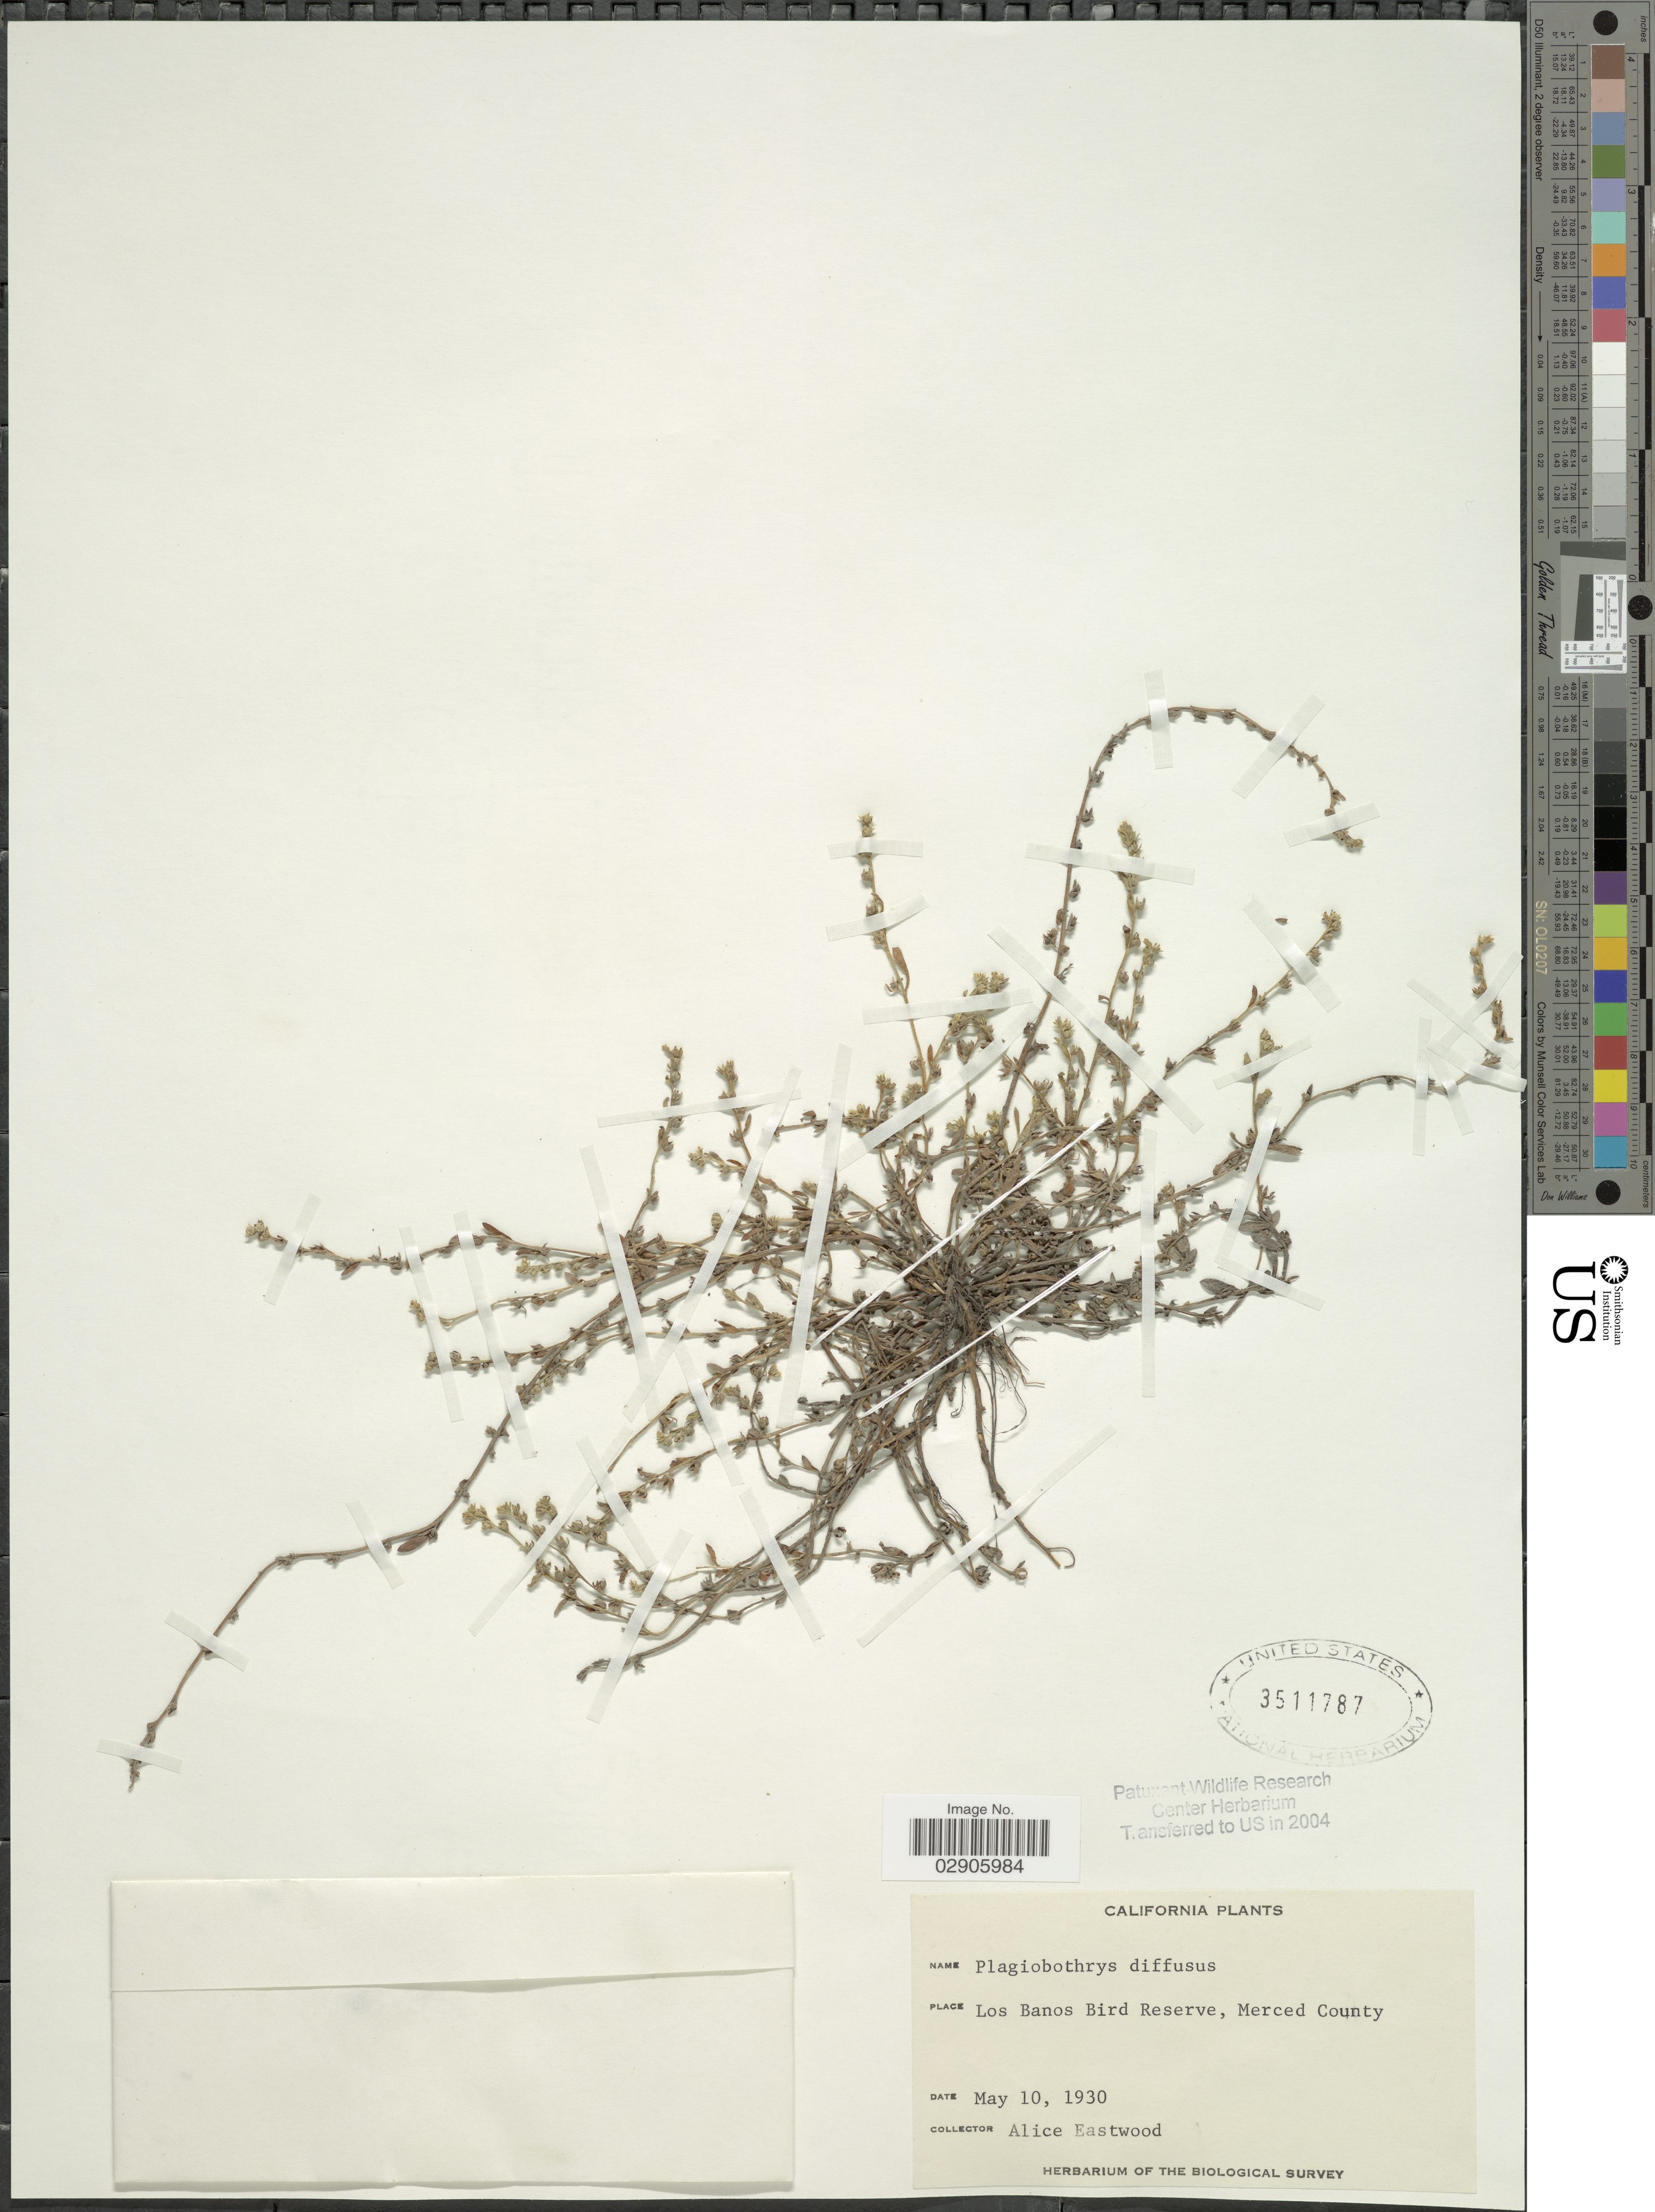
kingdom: Plantae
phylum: Tracheophyta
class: Magnoliopsida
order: Boraginales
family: Boraginaceae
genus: Plagiobothrys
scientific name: Plagiobothrys reticulatus var. rossianorum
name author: I.M. Johnst.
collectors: A. Eastwood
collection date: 1930-05-10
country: United States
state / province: California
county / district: Merced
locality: Los Banos Bird Reserve, Merced County.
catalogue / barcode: US 3511787